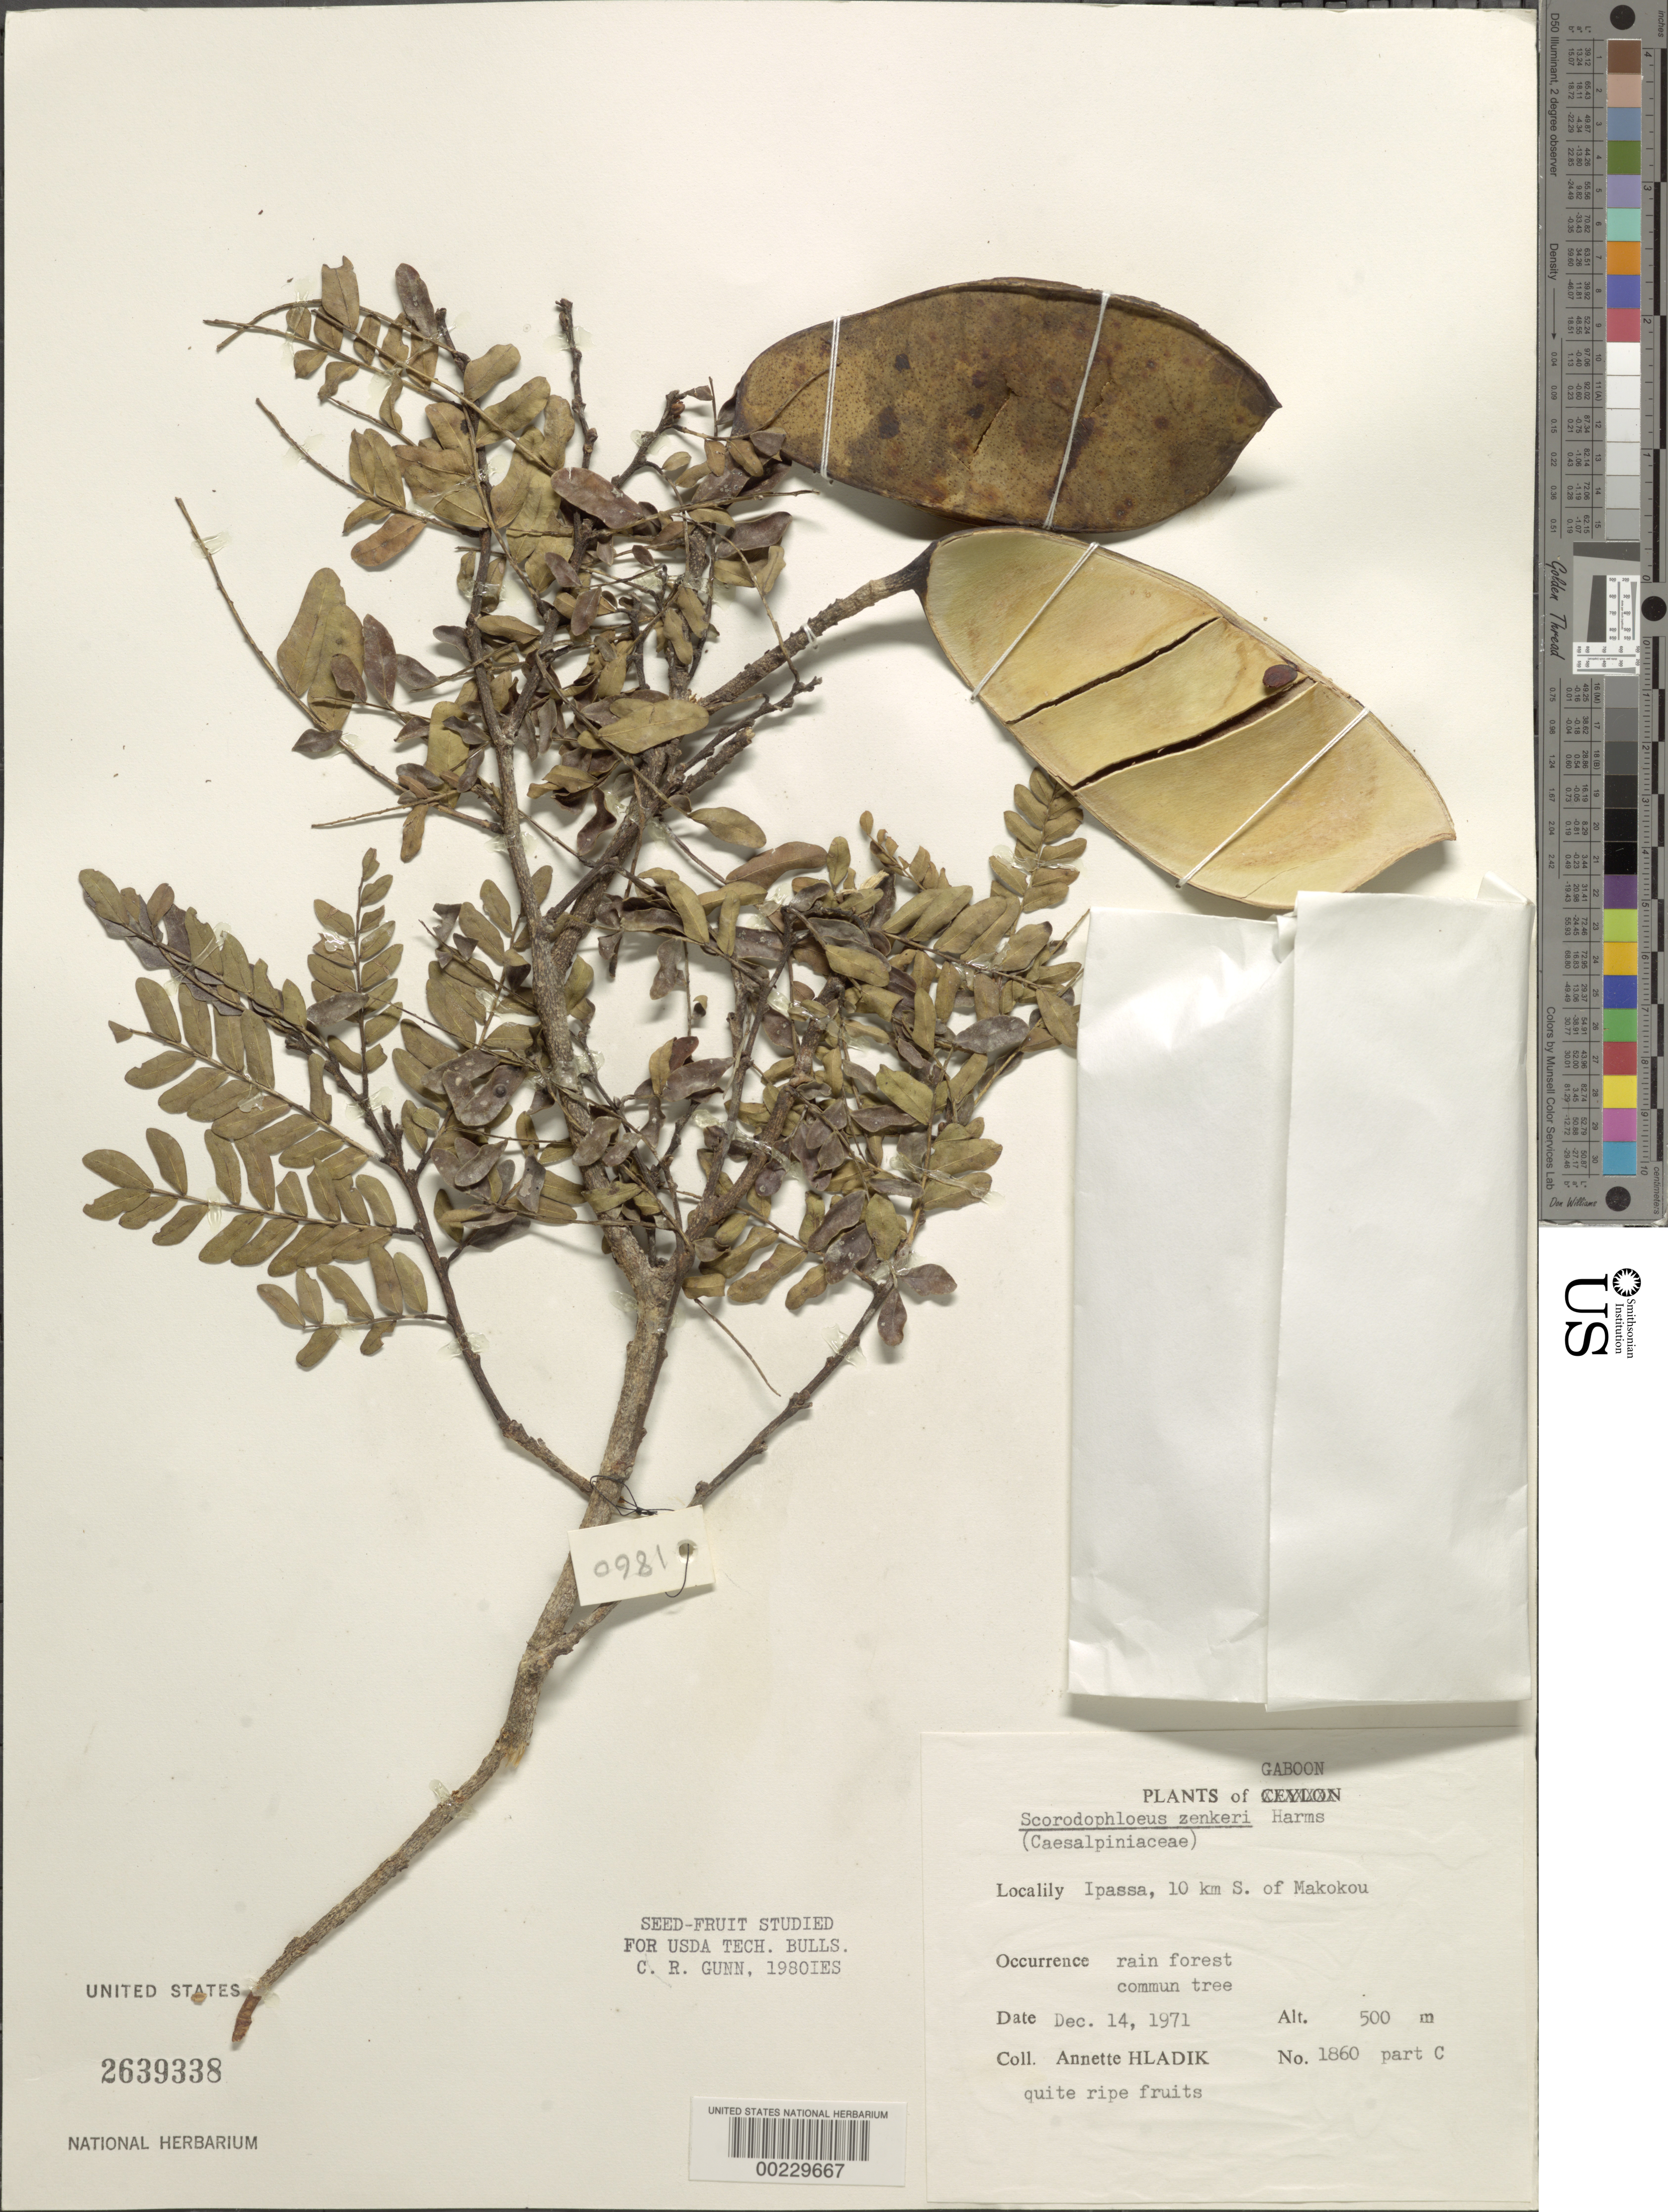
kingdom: Plantae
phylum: Tracheophyta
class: Magnoliopsida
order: Fabales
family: Fabaceae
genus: Scorodophloeus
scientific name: Scorodophloeus zenkeri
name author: Harms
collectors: A. Hladik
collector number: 1890 Part C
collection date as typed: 14 Dec 1971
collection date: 1971-12-14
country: Gabon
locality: Ipassa, 10 km S of Makokou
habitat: Rain forest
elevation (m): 500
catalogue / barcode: US 2639338